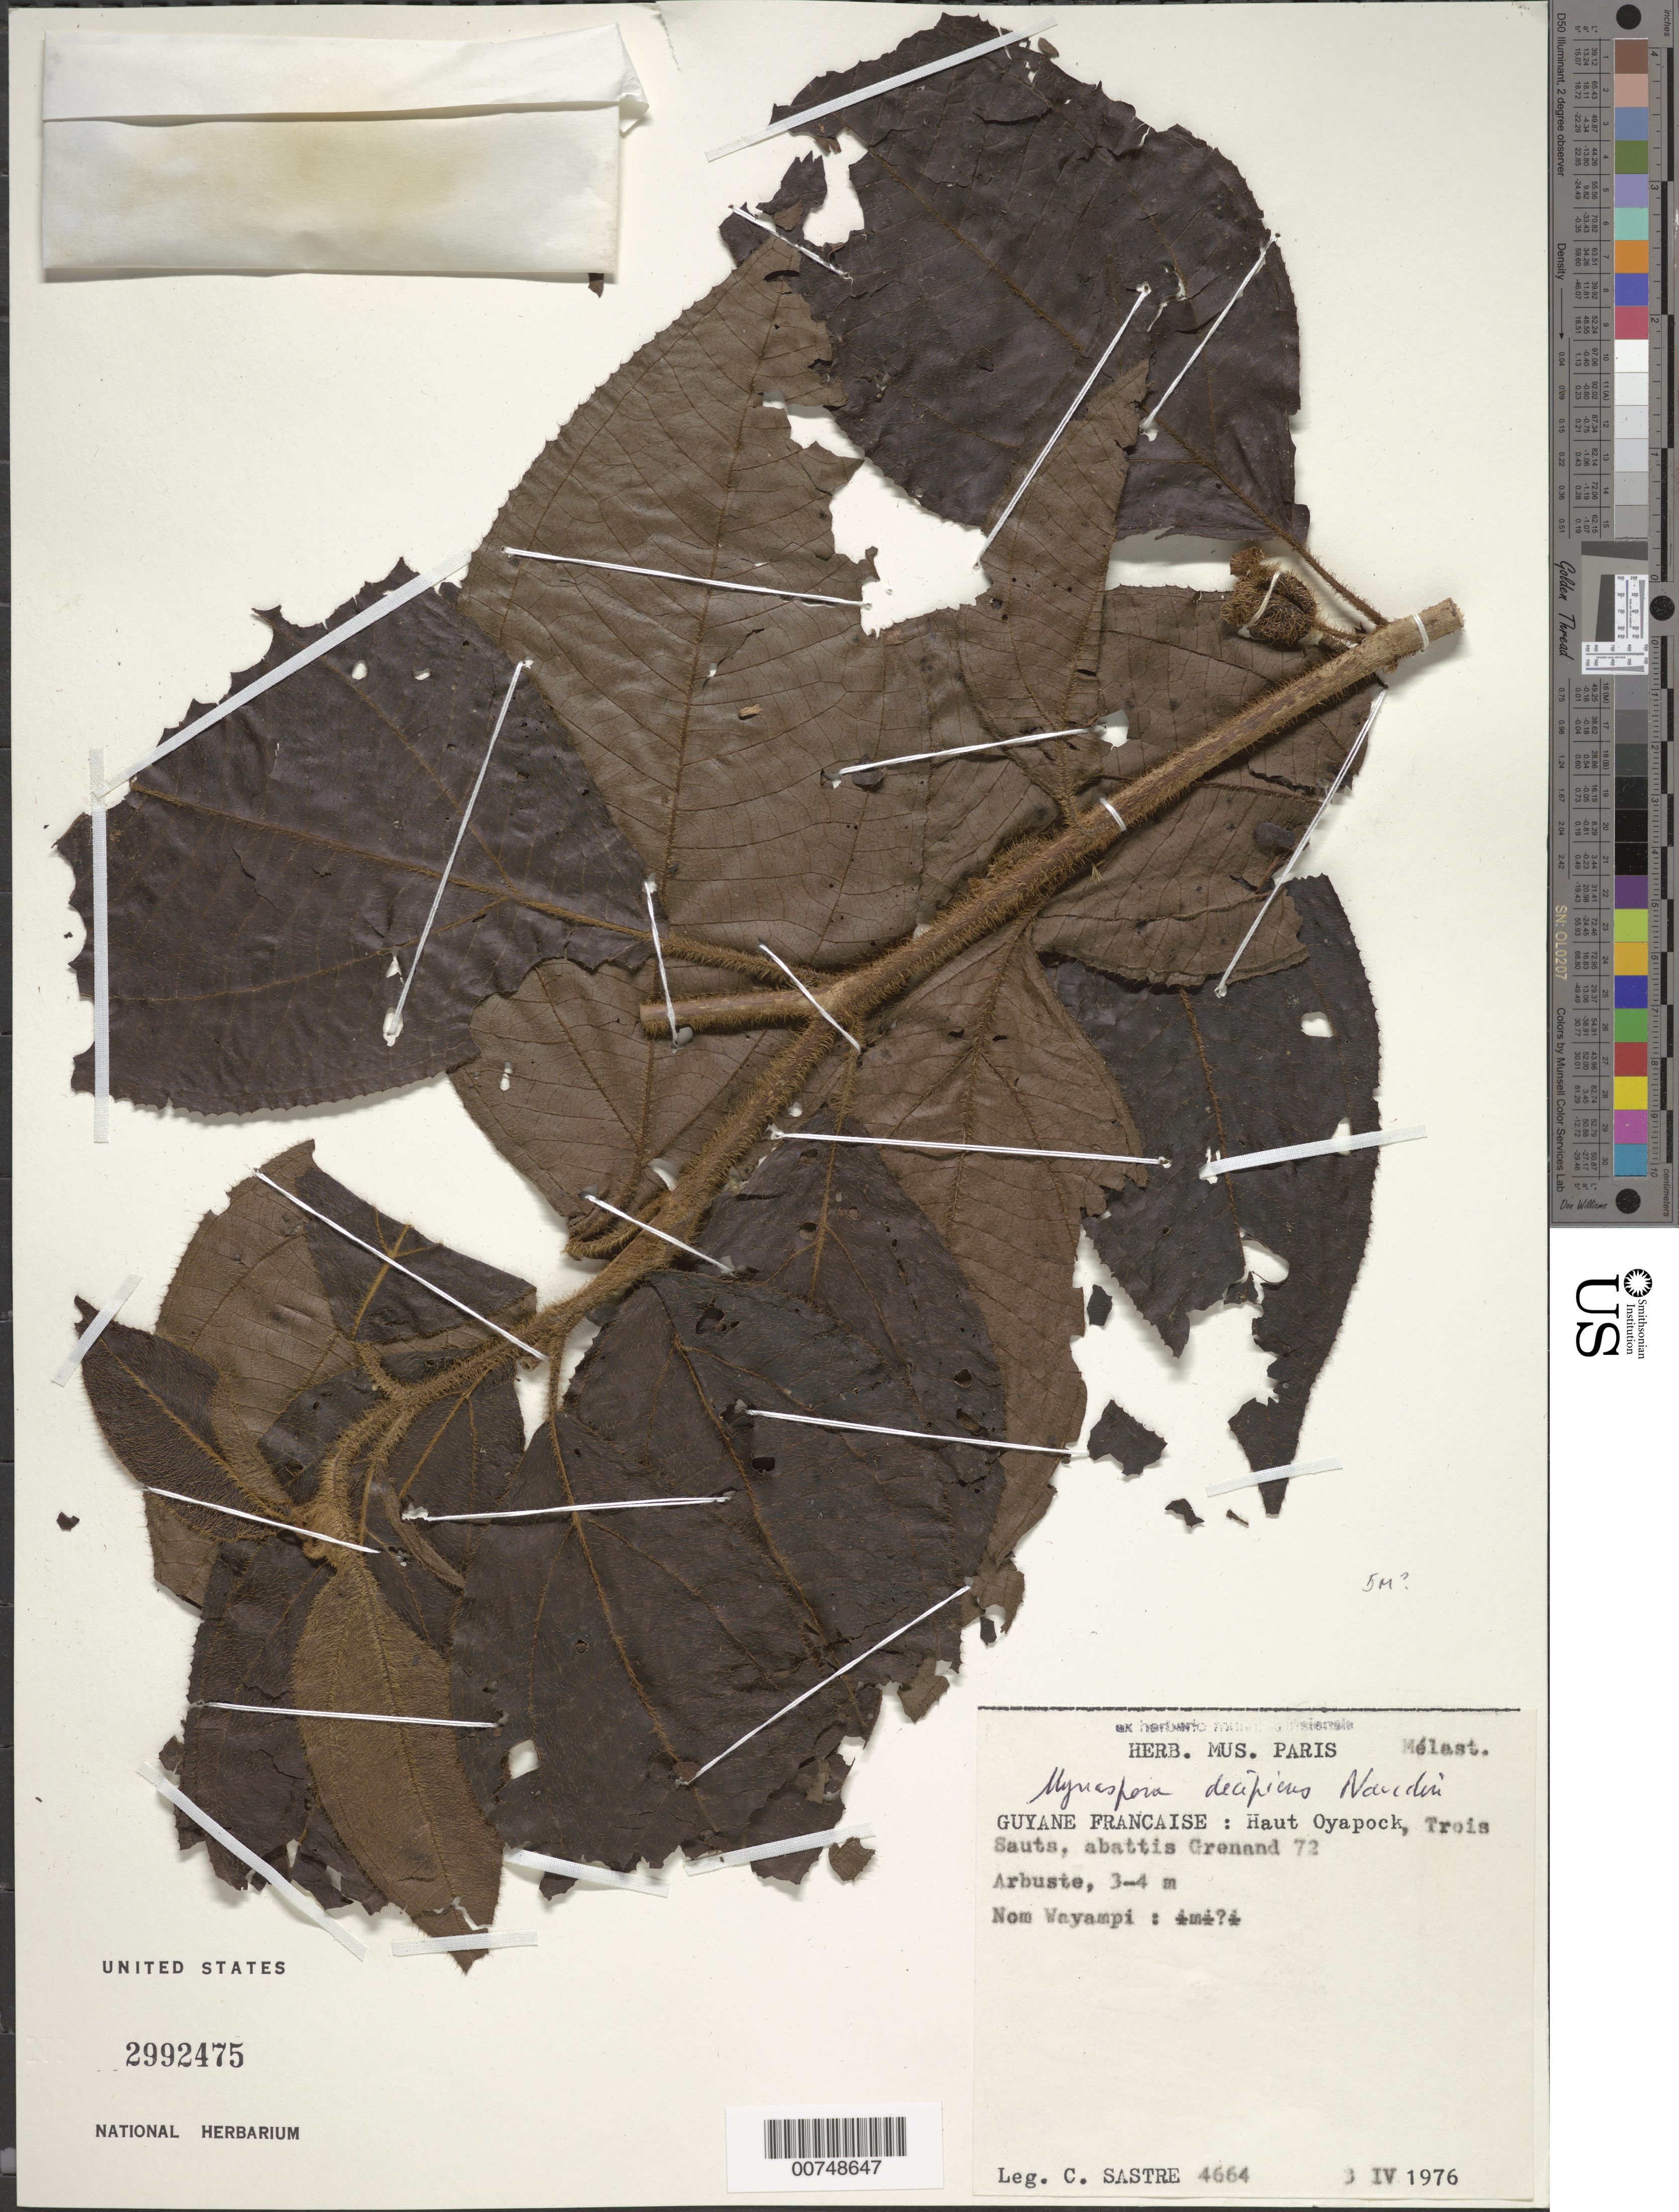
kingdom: Plantae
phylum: Tracheophyta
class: Magnoliopsida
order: Myrtales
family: Melastomataceae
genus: Bellucia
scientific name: Bellucia egensis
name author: (DC.) Penneys et al.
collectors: C. H. L. Sastre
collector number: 4664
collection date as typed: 3-Apr-76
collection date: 1976-04-03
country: French Guiana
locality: Trois Sauts, Haut Oyapock, abattis Grenand 72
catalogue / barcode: US 2992475